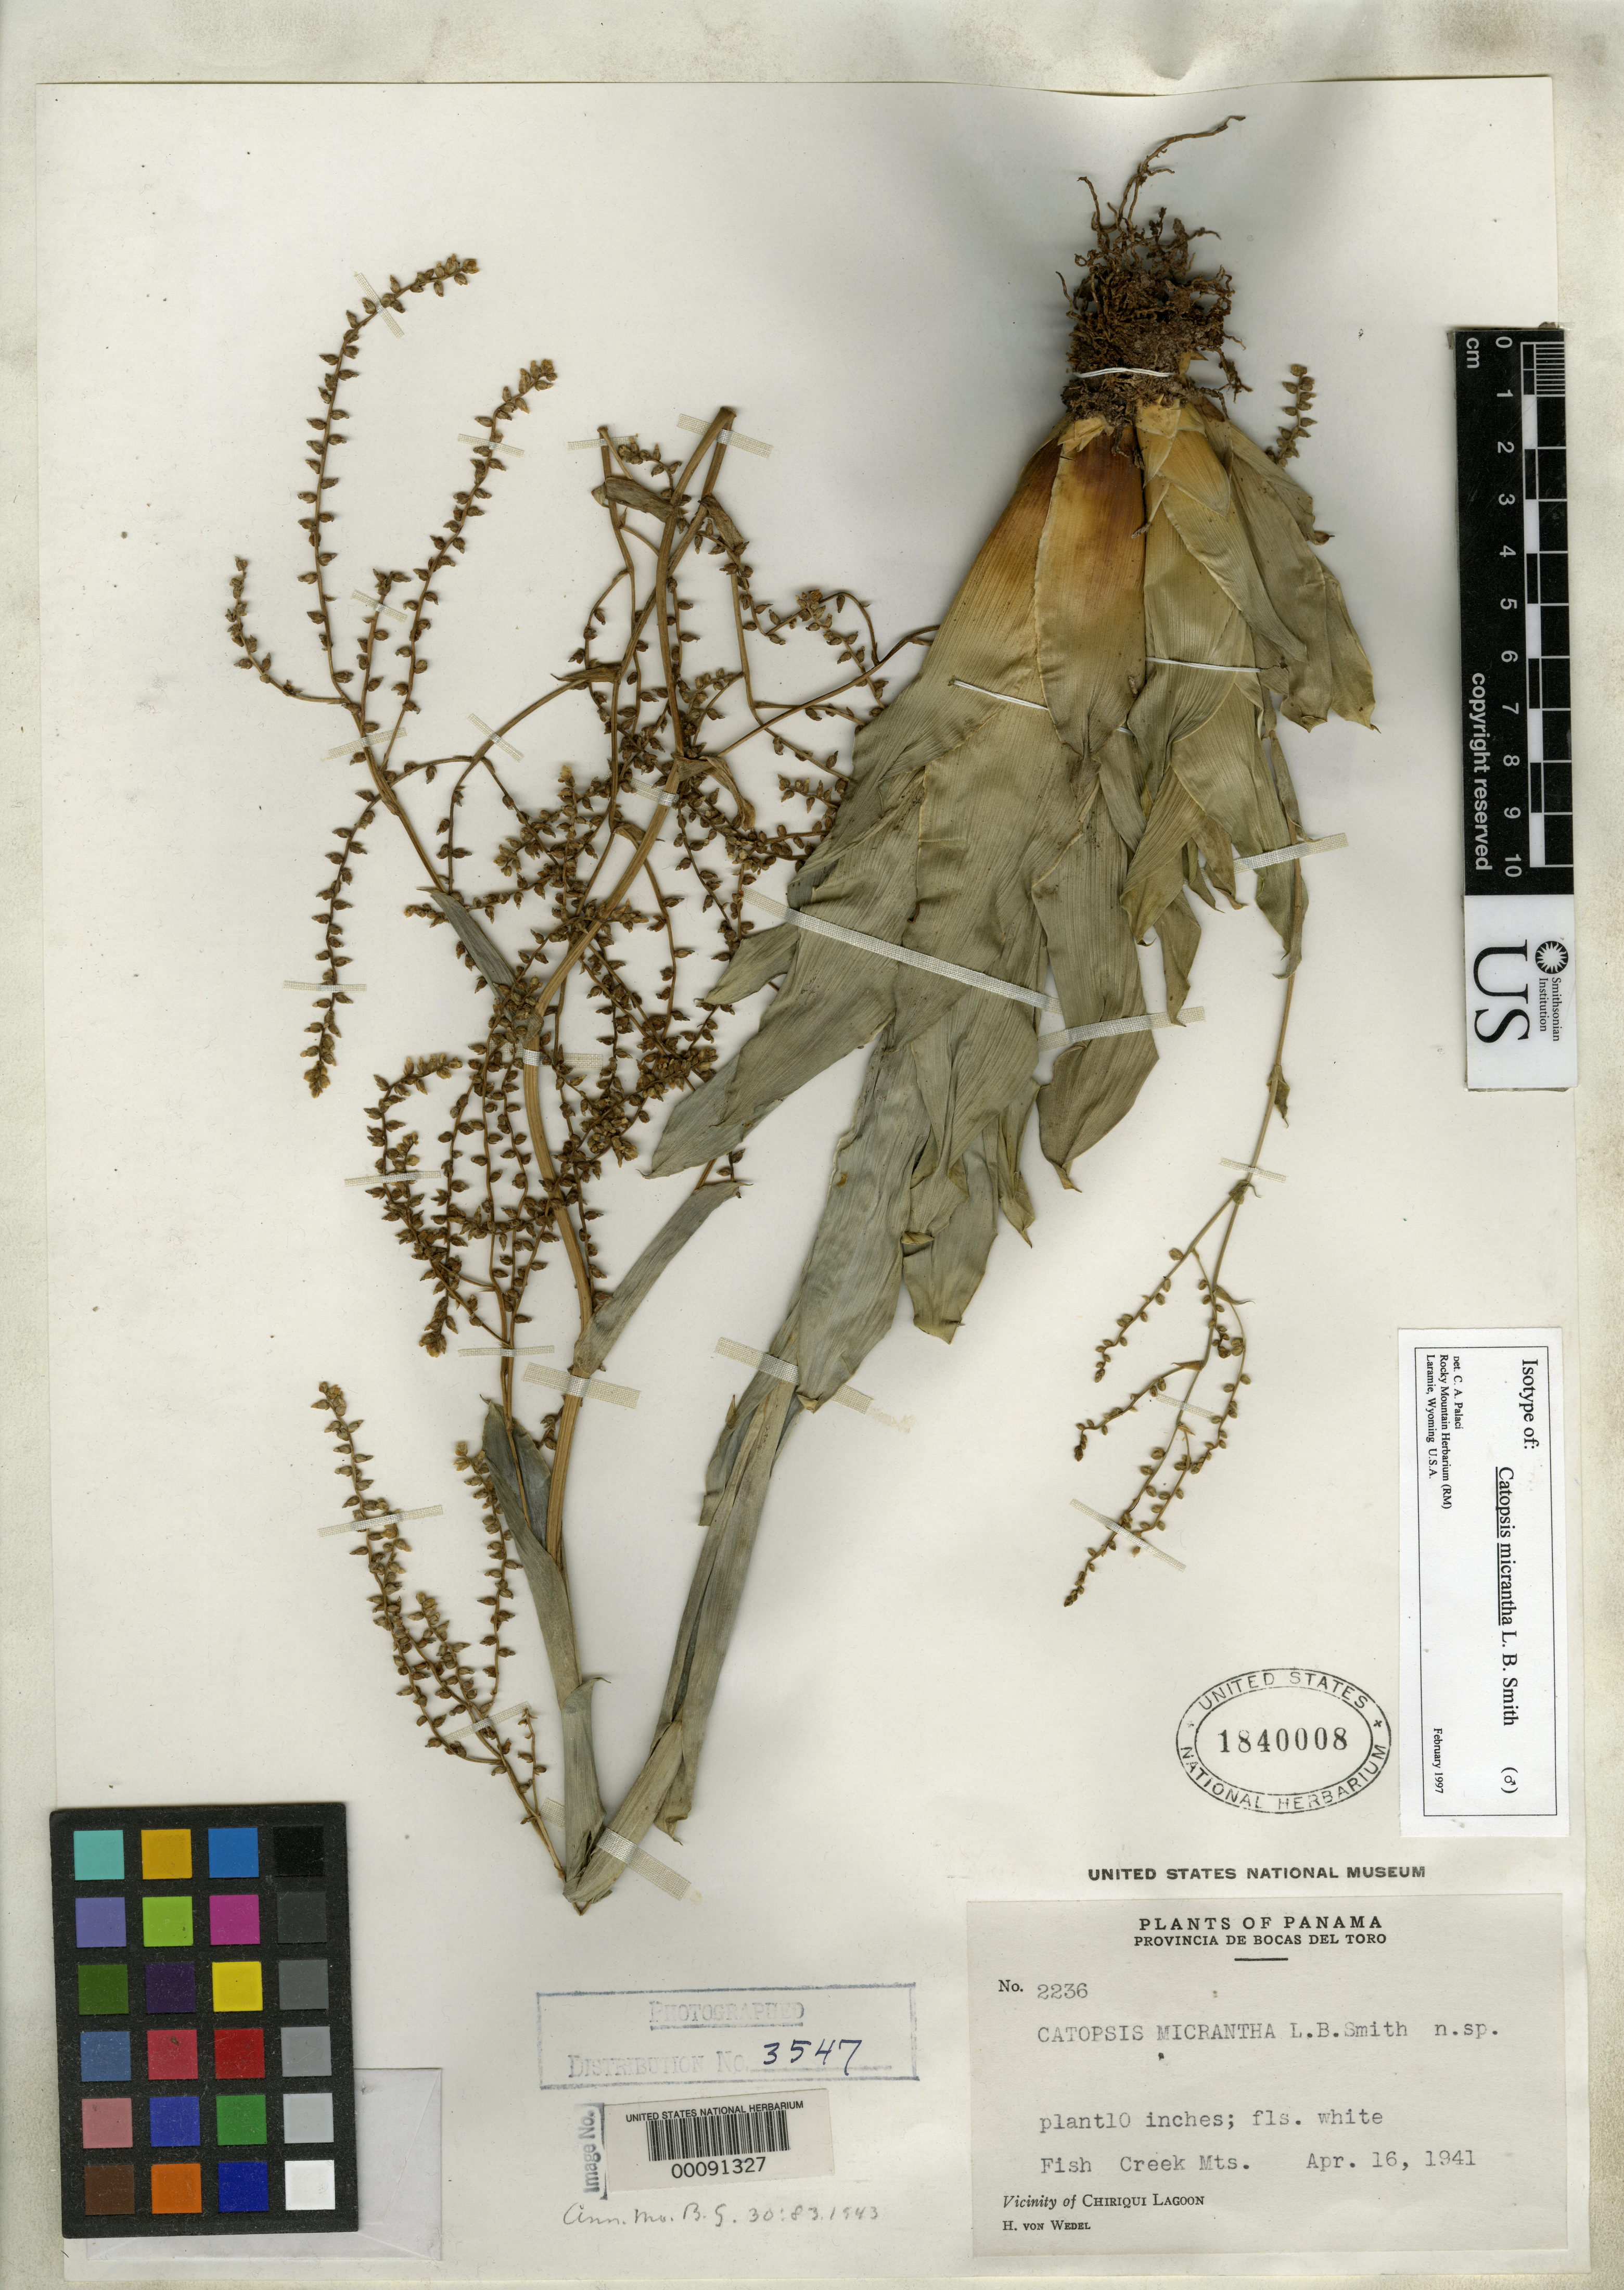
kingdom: Plantae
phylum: Tracheophyta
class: Liliopsida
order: Poales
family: Bromeliaceae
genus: Catopsis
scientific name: Catopsis micrantha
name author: L.B. Sm.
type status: Isotype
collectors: H. von Wedel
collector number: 2236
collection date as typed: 16 Apr 1941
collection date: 1941-04-16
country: Panama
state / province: Bocas del Toro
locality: Fish Creek, vicinity of Chiriqui Lagoon.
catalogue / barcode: US 1840008